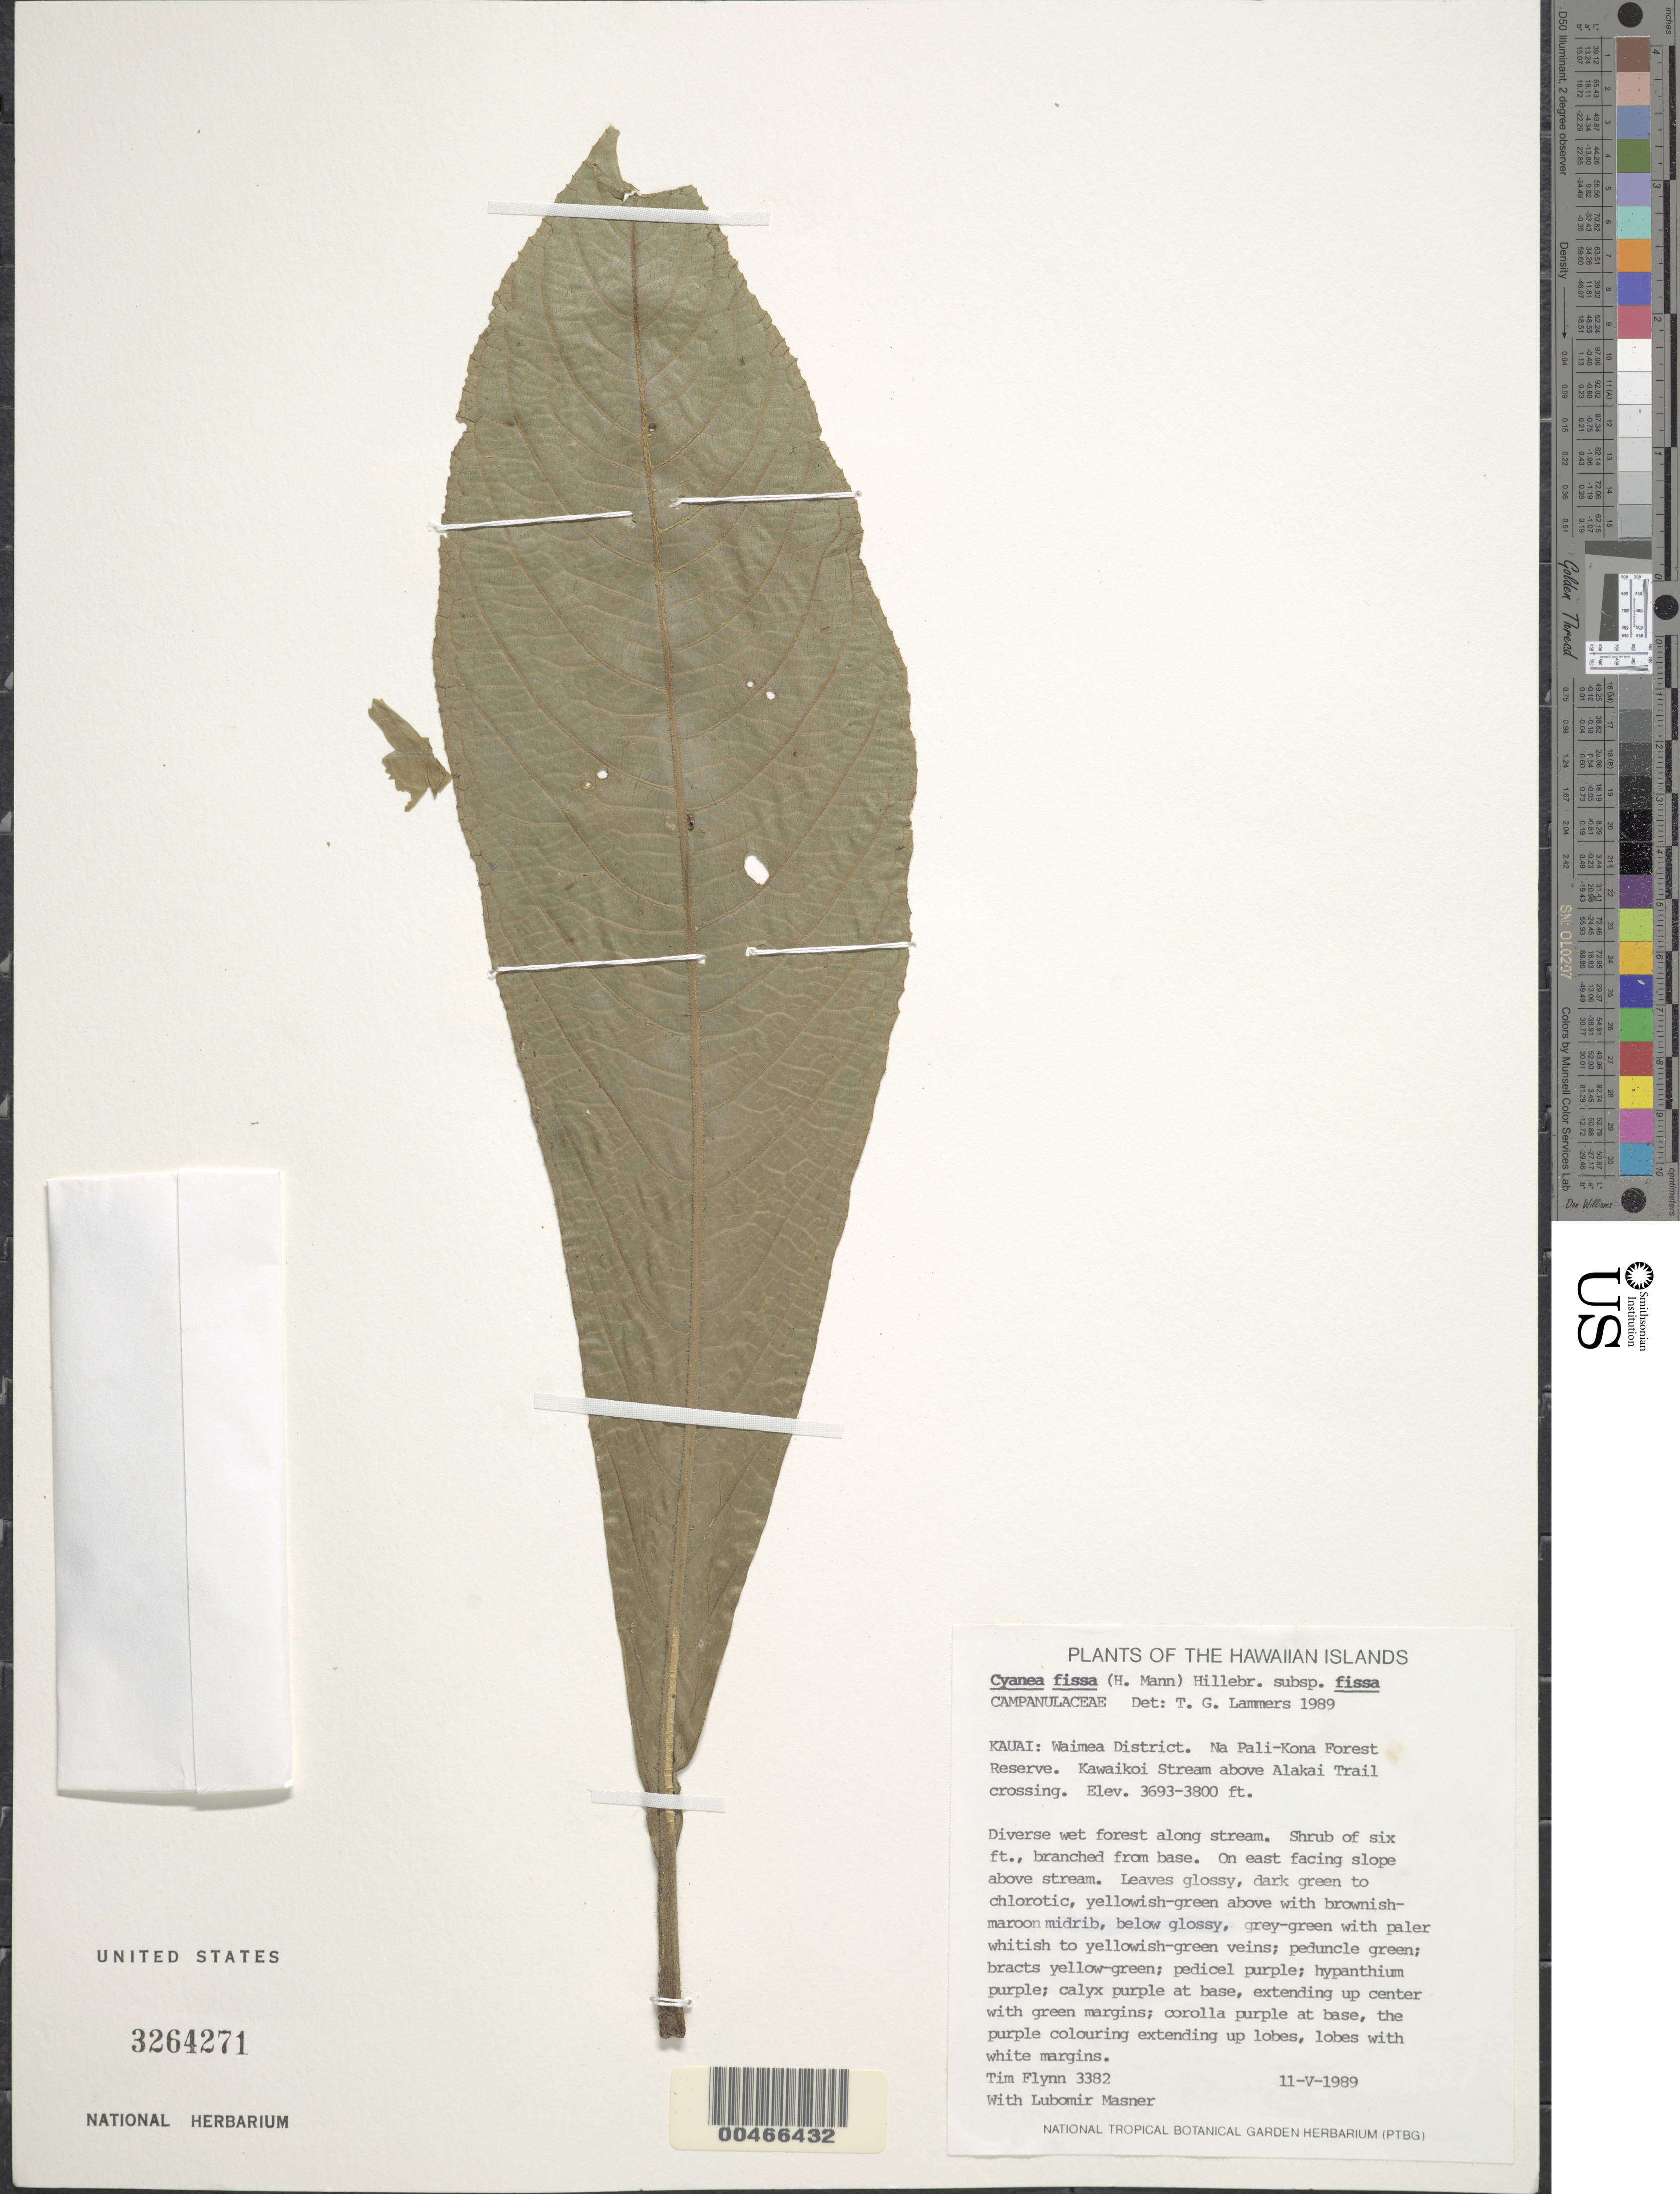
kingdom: Plantae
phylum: Tracheophyta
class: Magnoliopsida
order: Asterales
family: Campanulaceae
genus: Cyanea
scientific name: Cyanea fissa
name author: (H. Mann) Hillebr.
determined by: Lammers, T. G.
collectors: T. W. Flynn & L. Masner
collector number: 3382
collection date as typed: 11 May 1989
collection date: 1989-05-11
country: United States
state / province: Hawaii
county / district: Kauai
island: Kaua'i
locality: Waimea Dist. Na Pali-Kona Forest Reserve. Kawaikoi stream above Alakai Trail crossing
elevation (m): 1126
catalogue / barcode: US 3264271